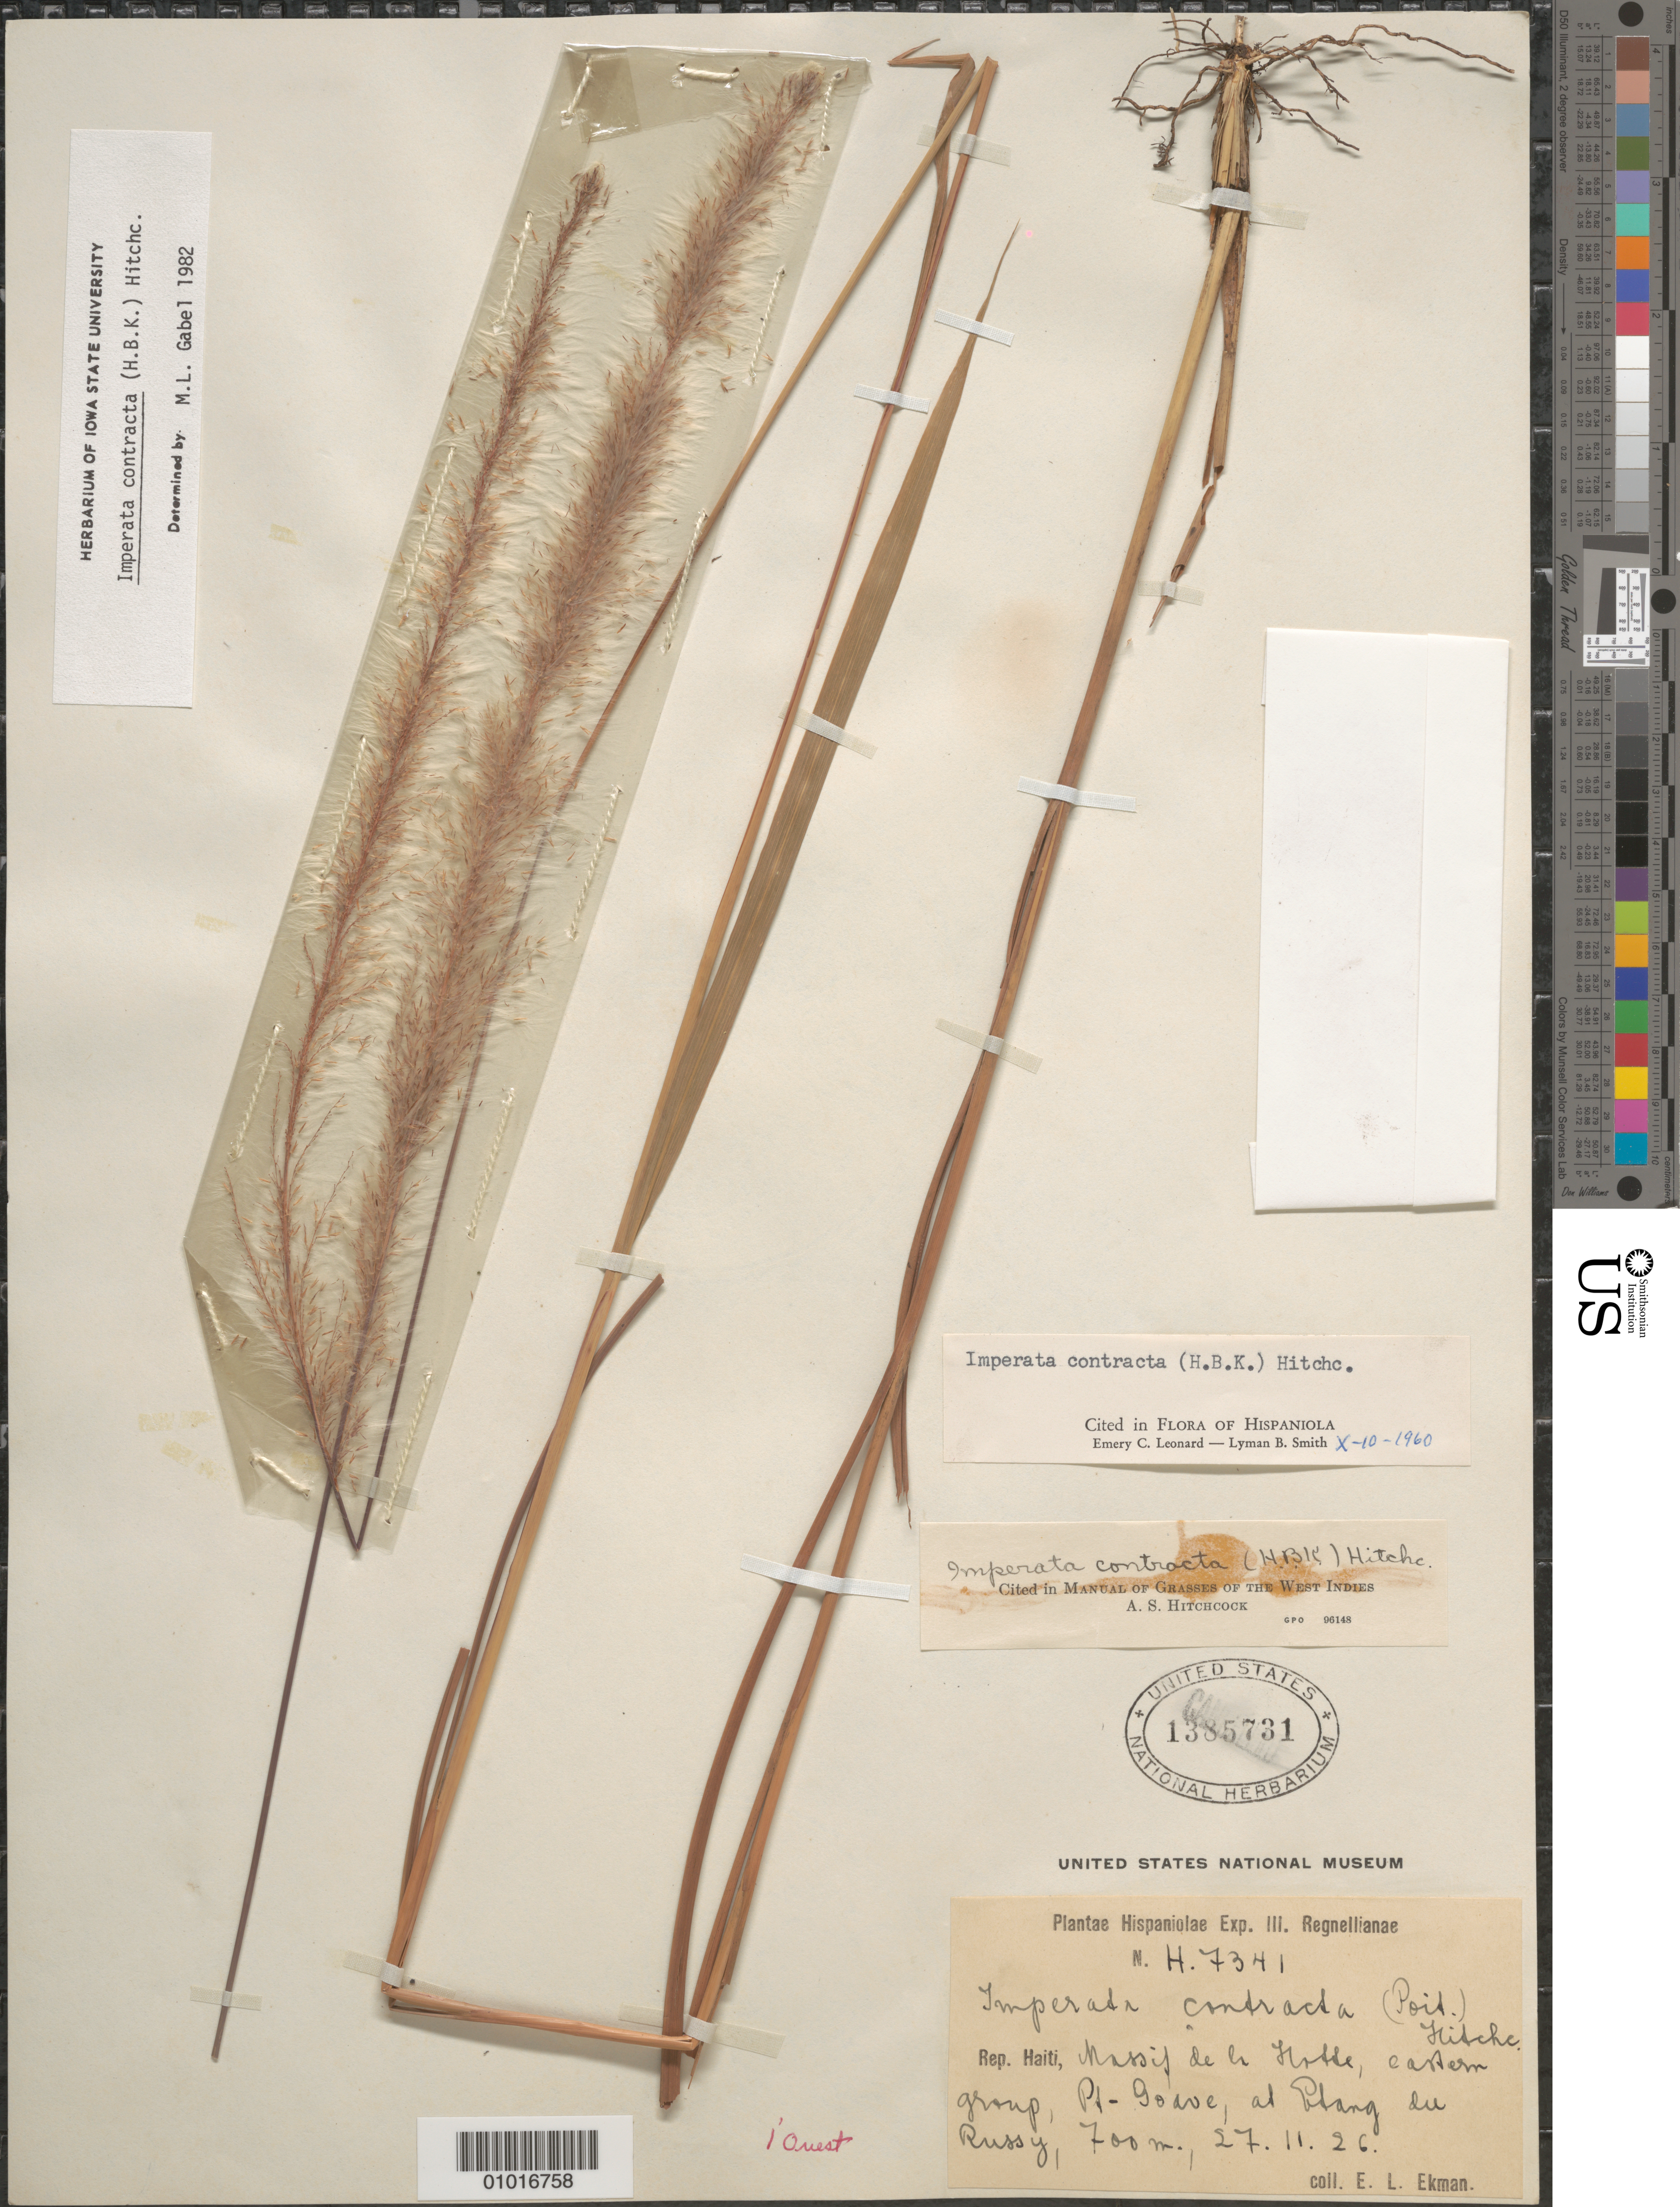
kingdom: Plantae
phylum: Tracheophyta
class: Liliopsida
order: Poales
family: Poaceae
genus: Imperata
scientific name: Imperata contracta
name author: (Kunth) Hitchc.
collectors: E. L. Ekman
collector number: H 7341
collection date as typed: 27 Nov 1926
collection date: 1926-11-27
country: Haiti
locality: al Etang du Russy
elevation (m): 700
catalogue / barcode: US 1385731